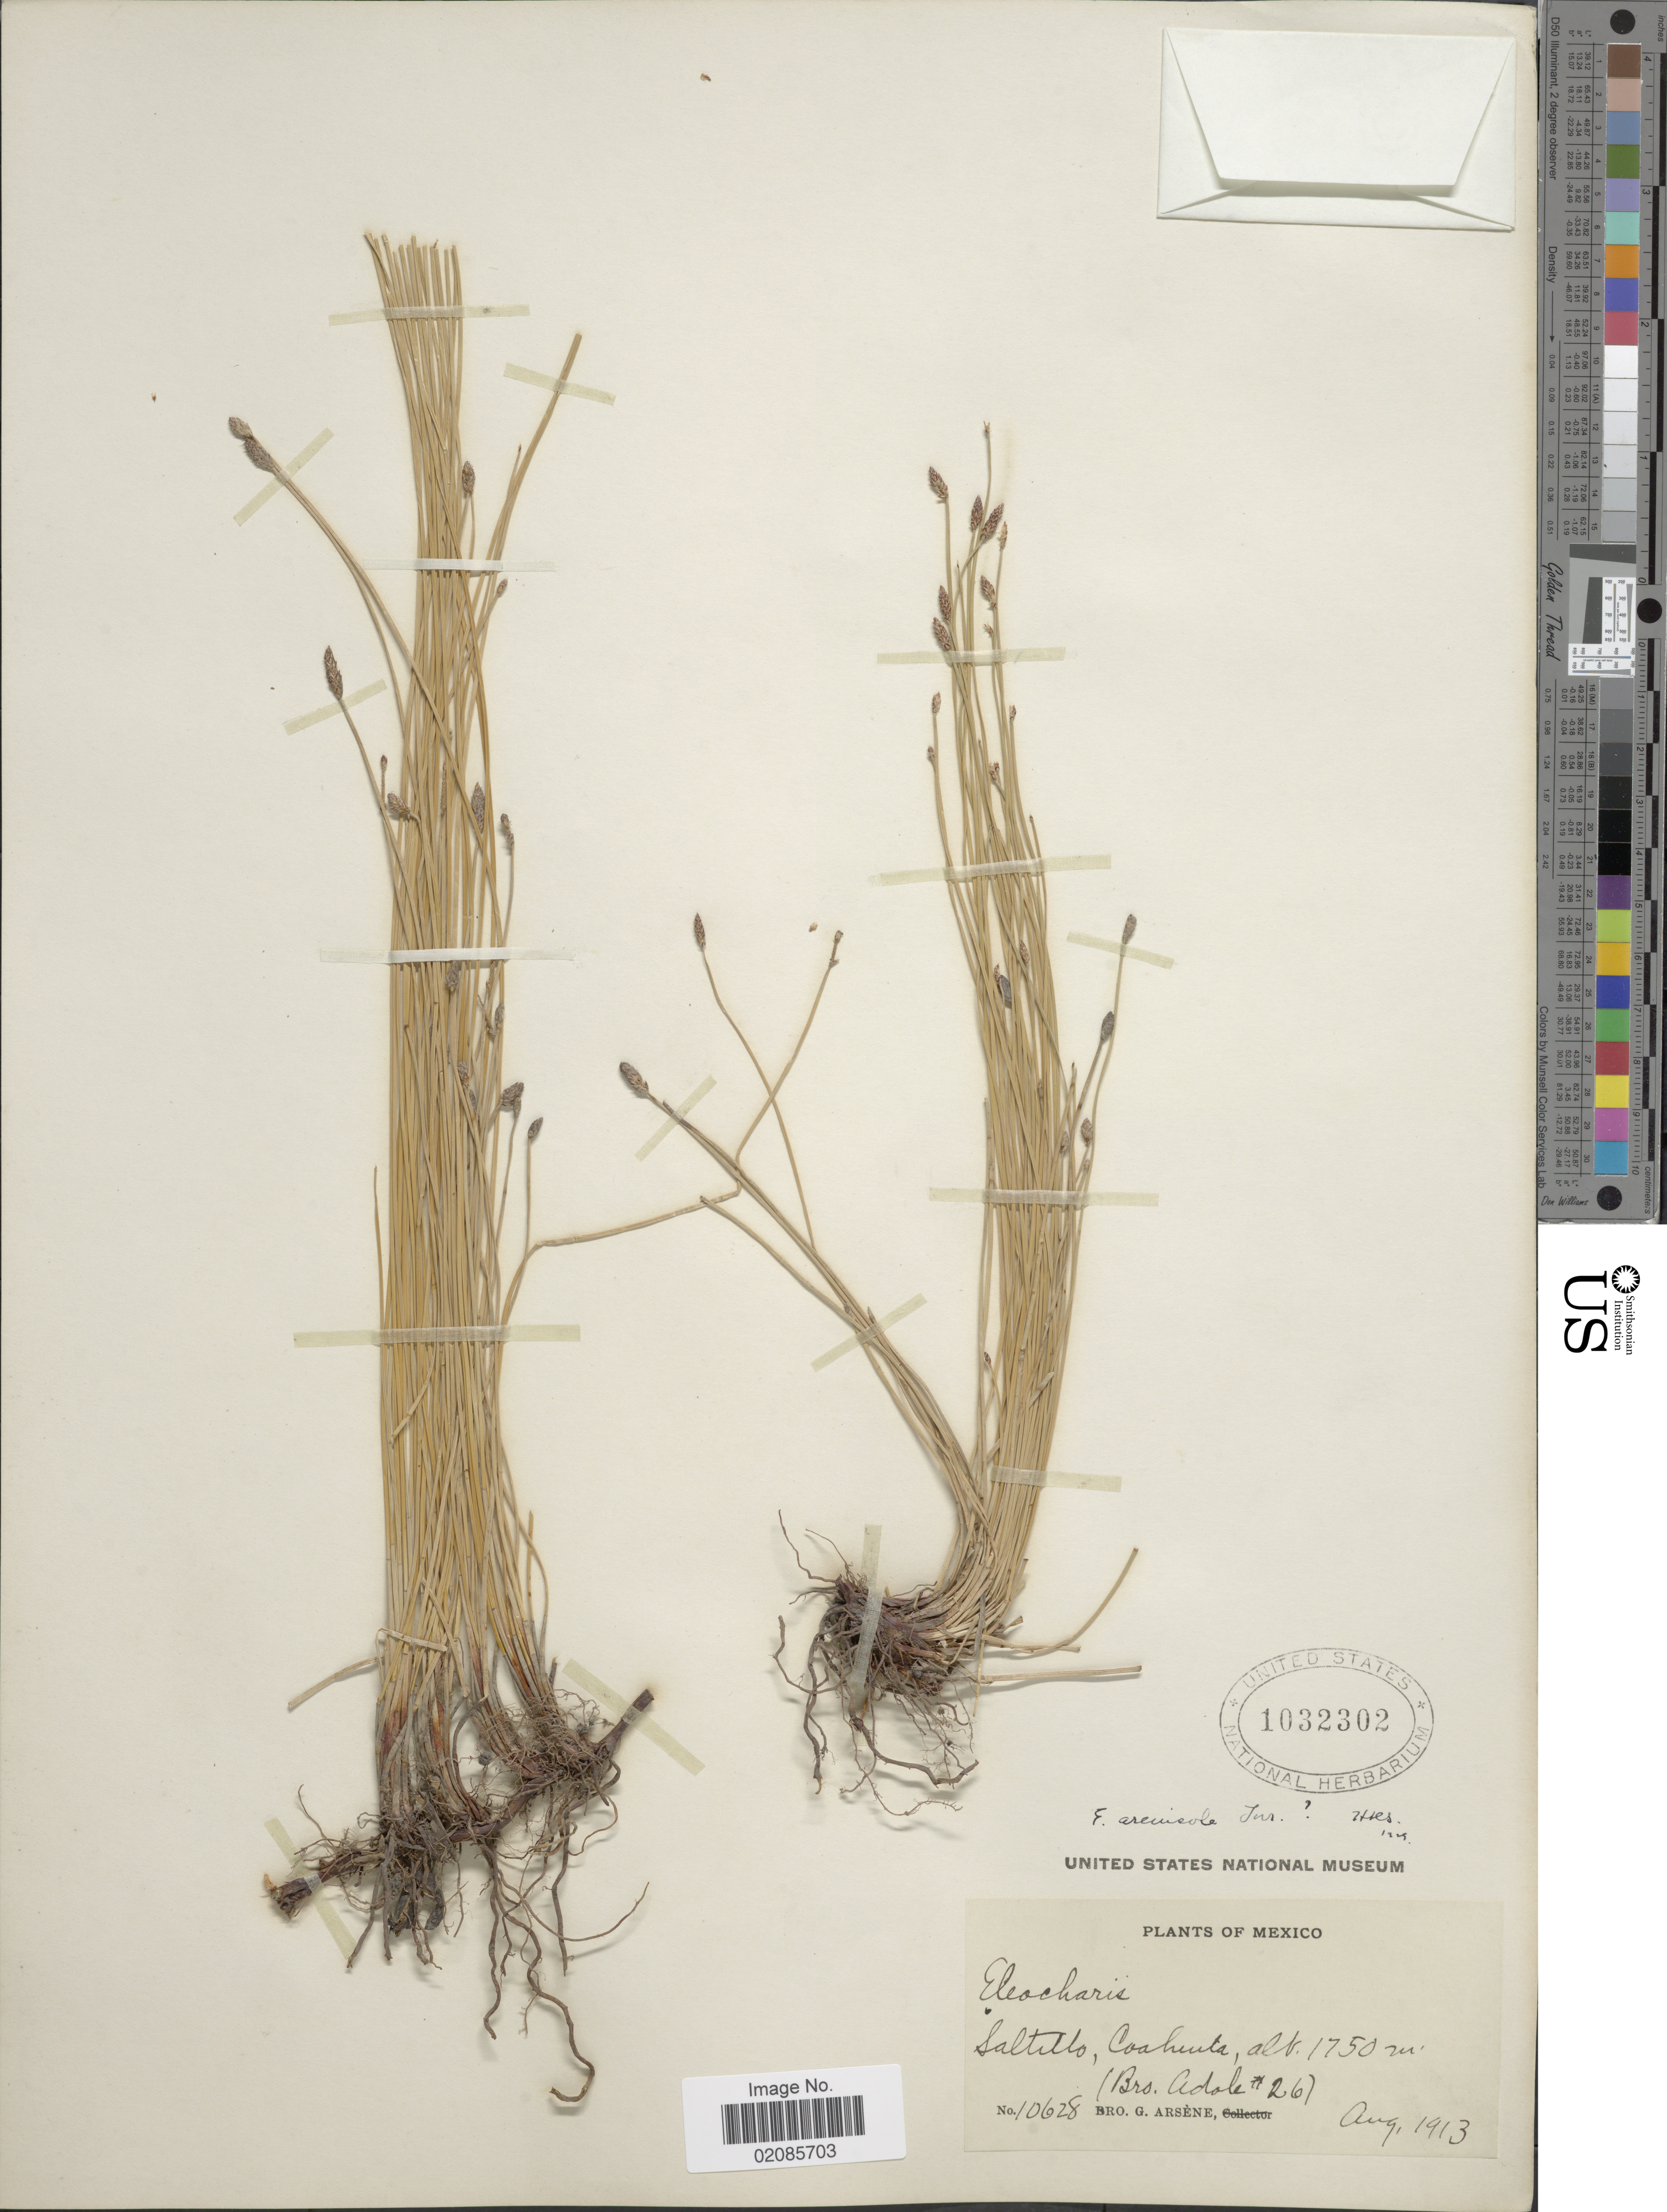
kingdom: Plantae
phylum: Tracheophyta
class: Liliopsida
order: Poales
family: Cyperaceae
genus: Eleocharis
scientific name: Eleocharis montevidensis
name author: Kunth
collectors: Bro. Adole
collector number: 26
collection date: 1913-08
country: Mexico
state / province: Coahuila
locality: Saltillo.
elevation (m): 1750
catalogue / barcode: US 1032302